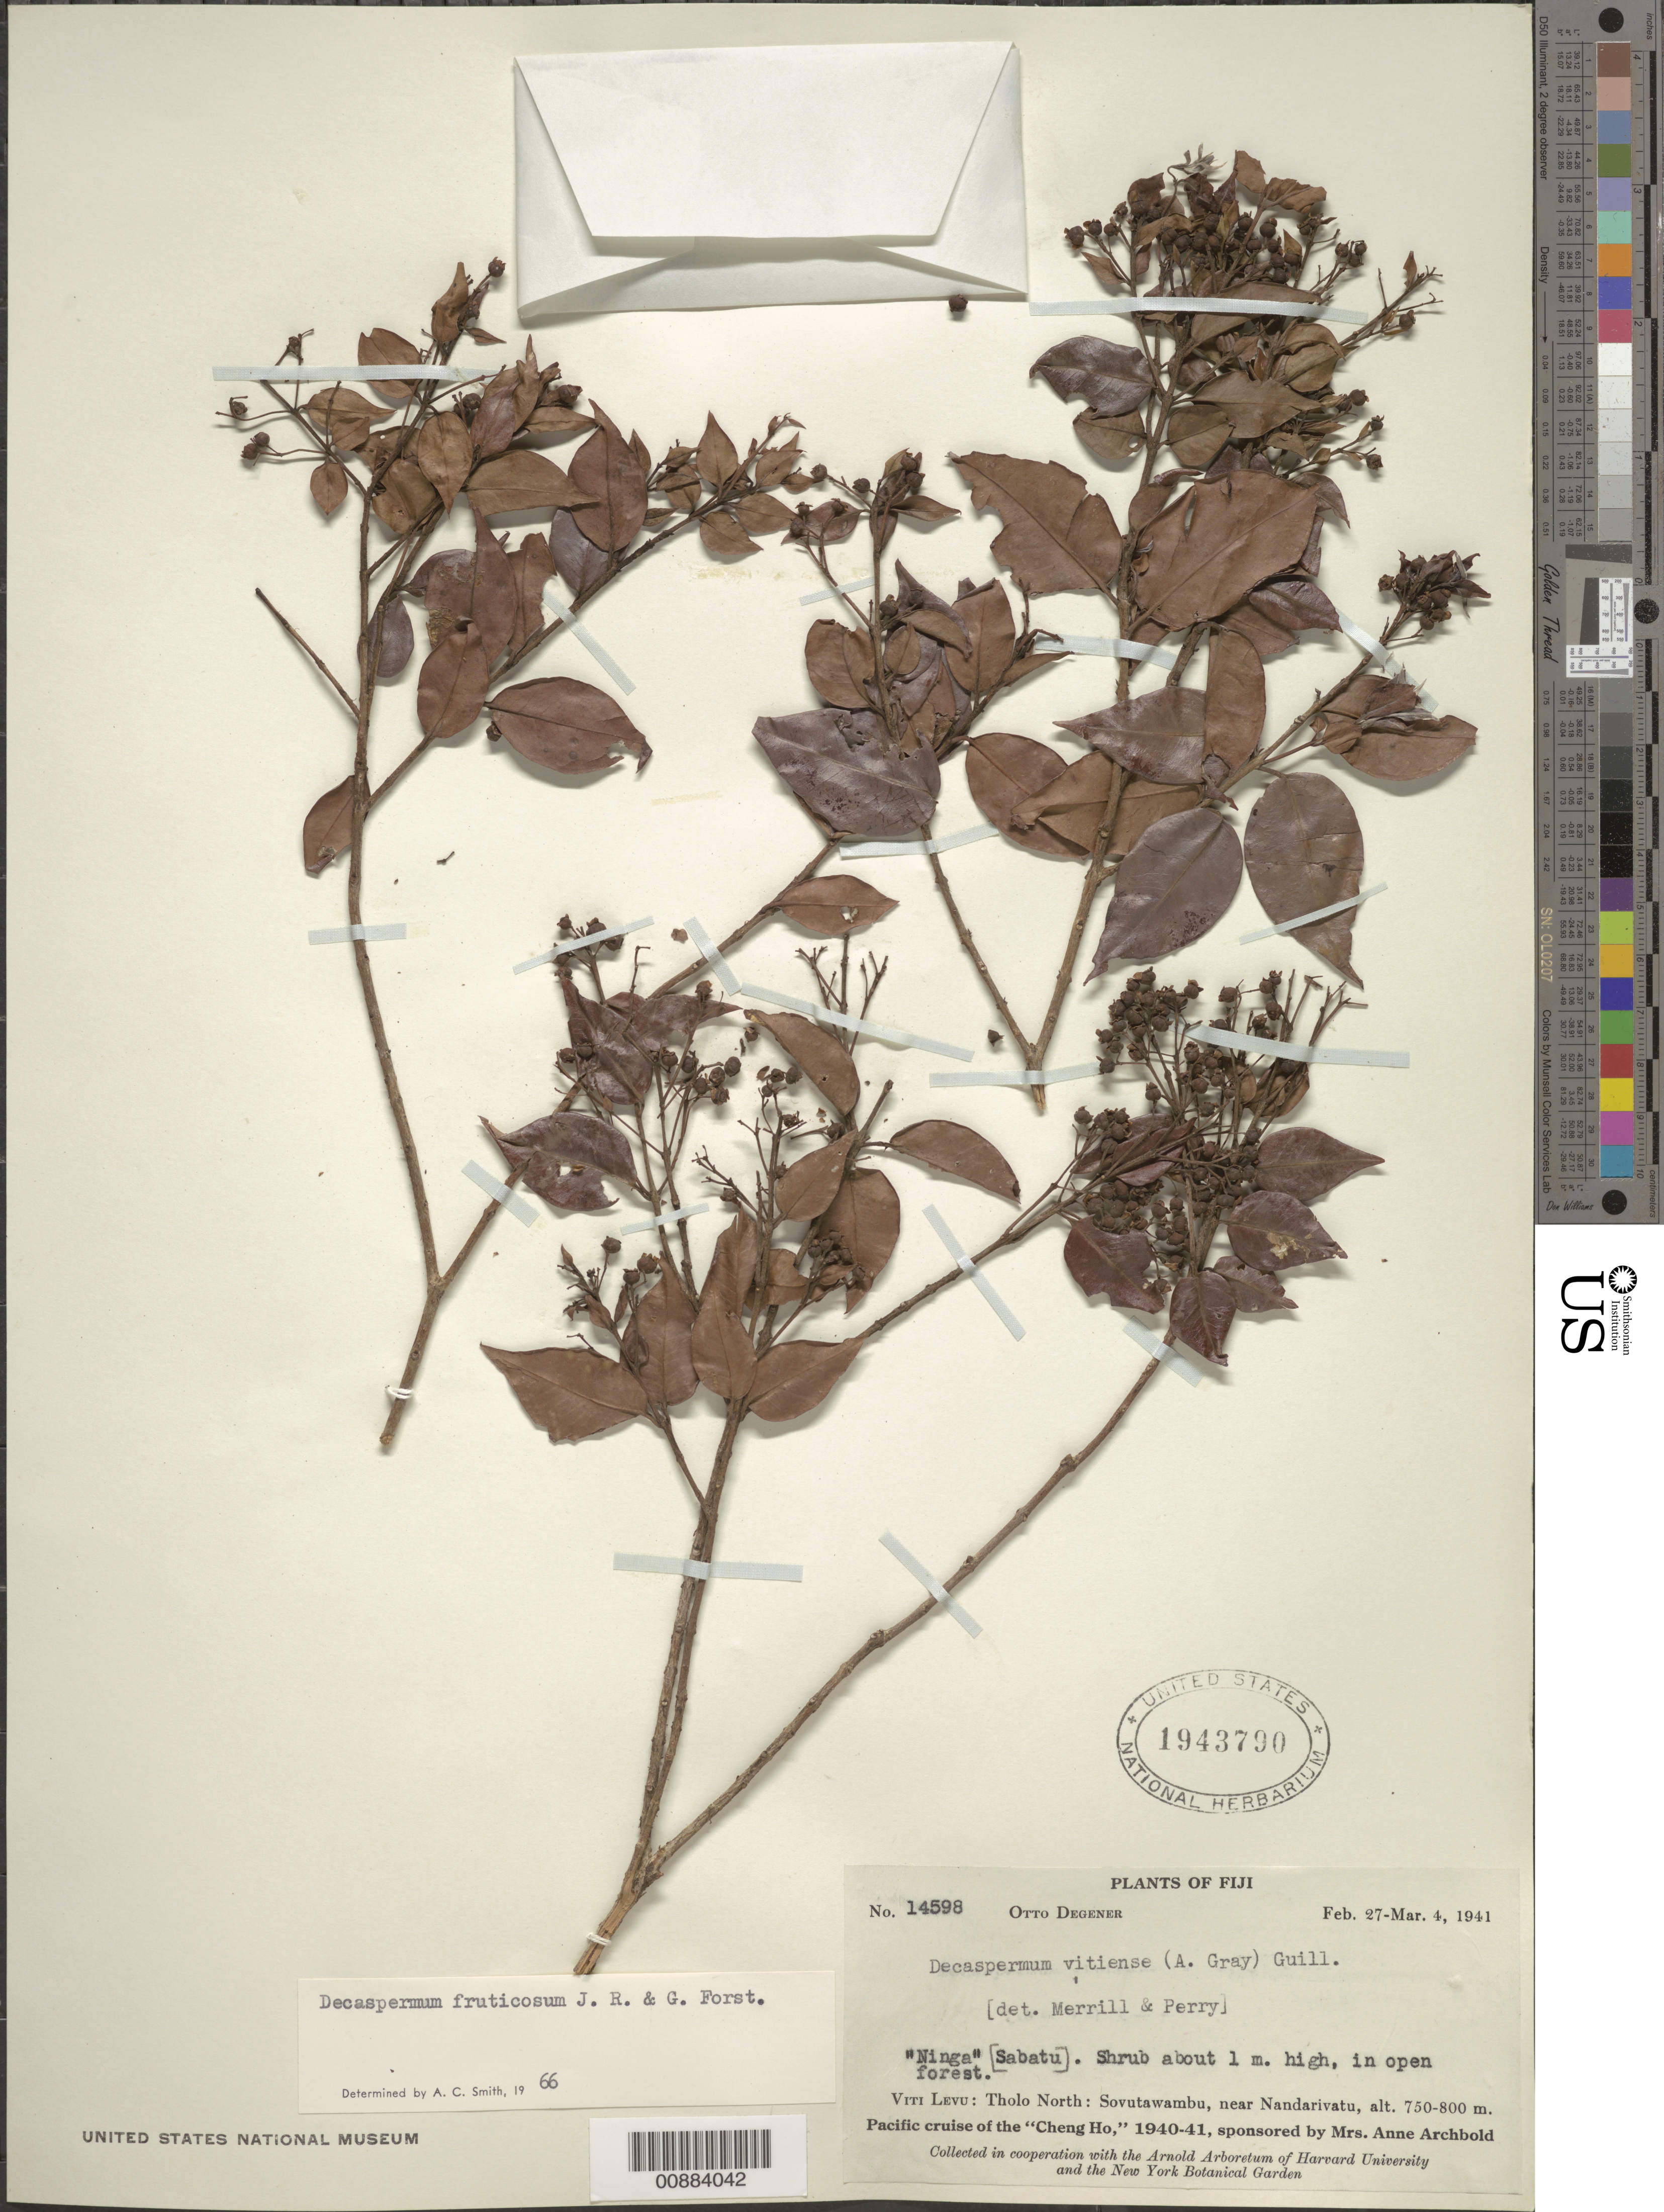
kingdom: Plantae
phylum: Tracheophyta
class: Magnoliopsida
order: Myrtales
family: Myrtaceae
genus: Decaspermum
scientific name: Decaspermum vitiense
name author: (A. Gray) Nied.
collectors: O. Degener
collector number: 14598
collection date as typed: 27 Feb 1941 to 04 Mar 1941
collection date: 1941-02-27/1941-03-04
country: Fiji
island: Viti Levu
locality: Tholo North: Sovutawambu, near Nandarivatu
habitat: open forest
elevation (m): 750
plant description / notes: cited by A.J. Scott, Kew Bull. 34(1): 65. 1979.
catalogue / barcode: US 1943790